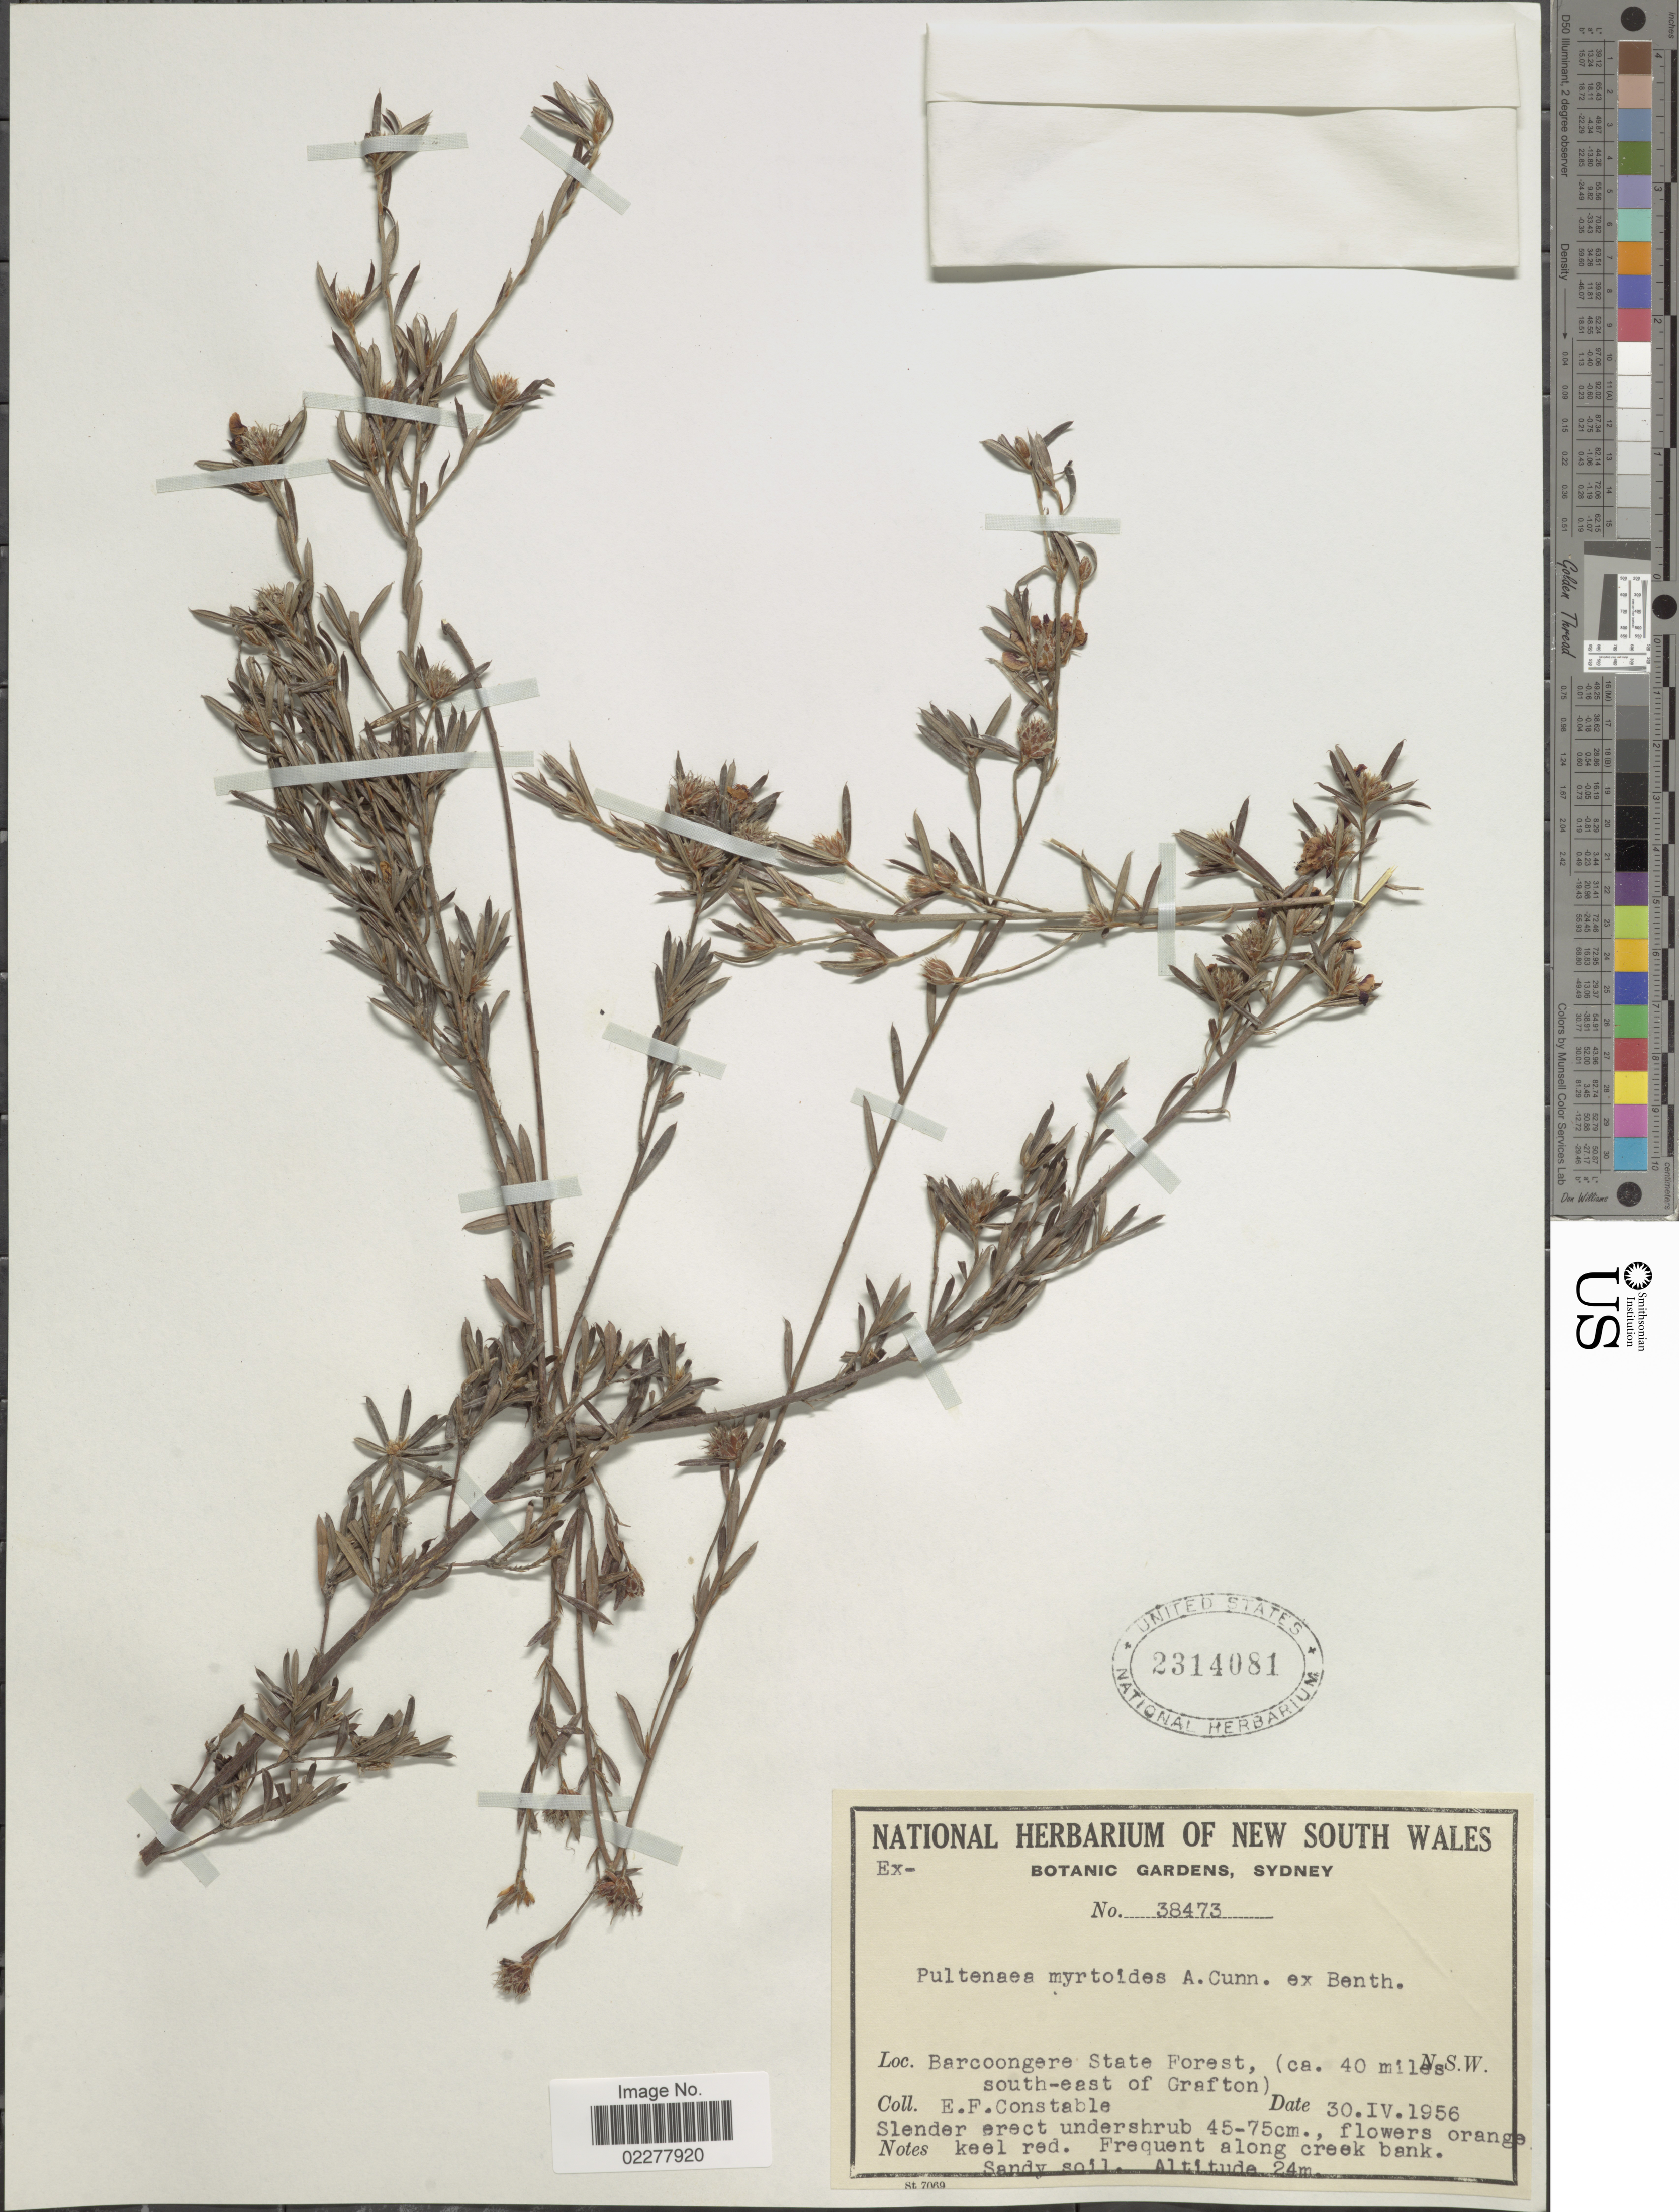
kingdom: Plantae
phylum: Tracheophyta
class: Magnoliopsida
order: Fabales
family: Fabaceae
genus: Pultenaea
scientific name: Pultenaea myrtoides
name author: A. Cunn. ex Benth.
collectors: E. F. Constable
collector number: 38473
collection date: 1956-04-30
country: Australia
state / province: New South Wales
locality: Barcoongere State Forest, (ca. 40 miles south-east of Crafton). N.S.W.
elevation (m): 24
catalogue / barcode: US 2314081